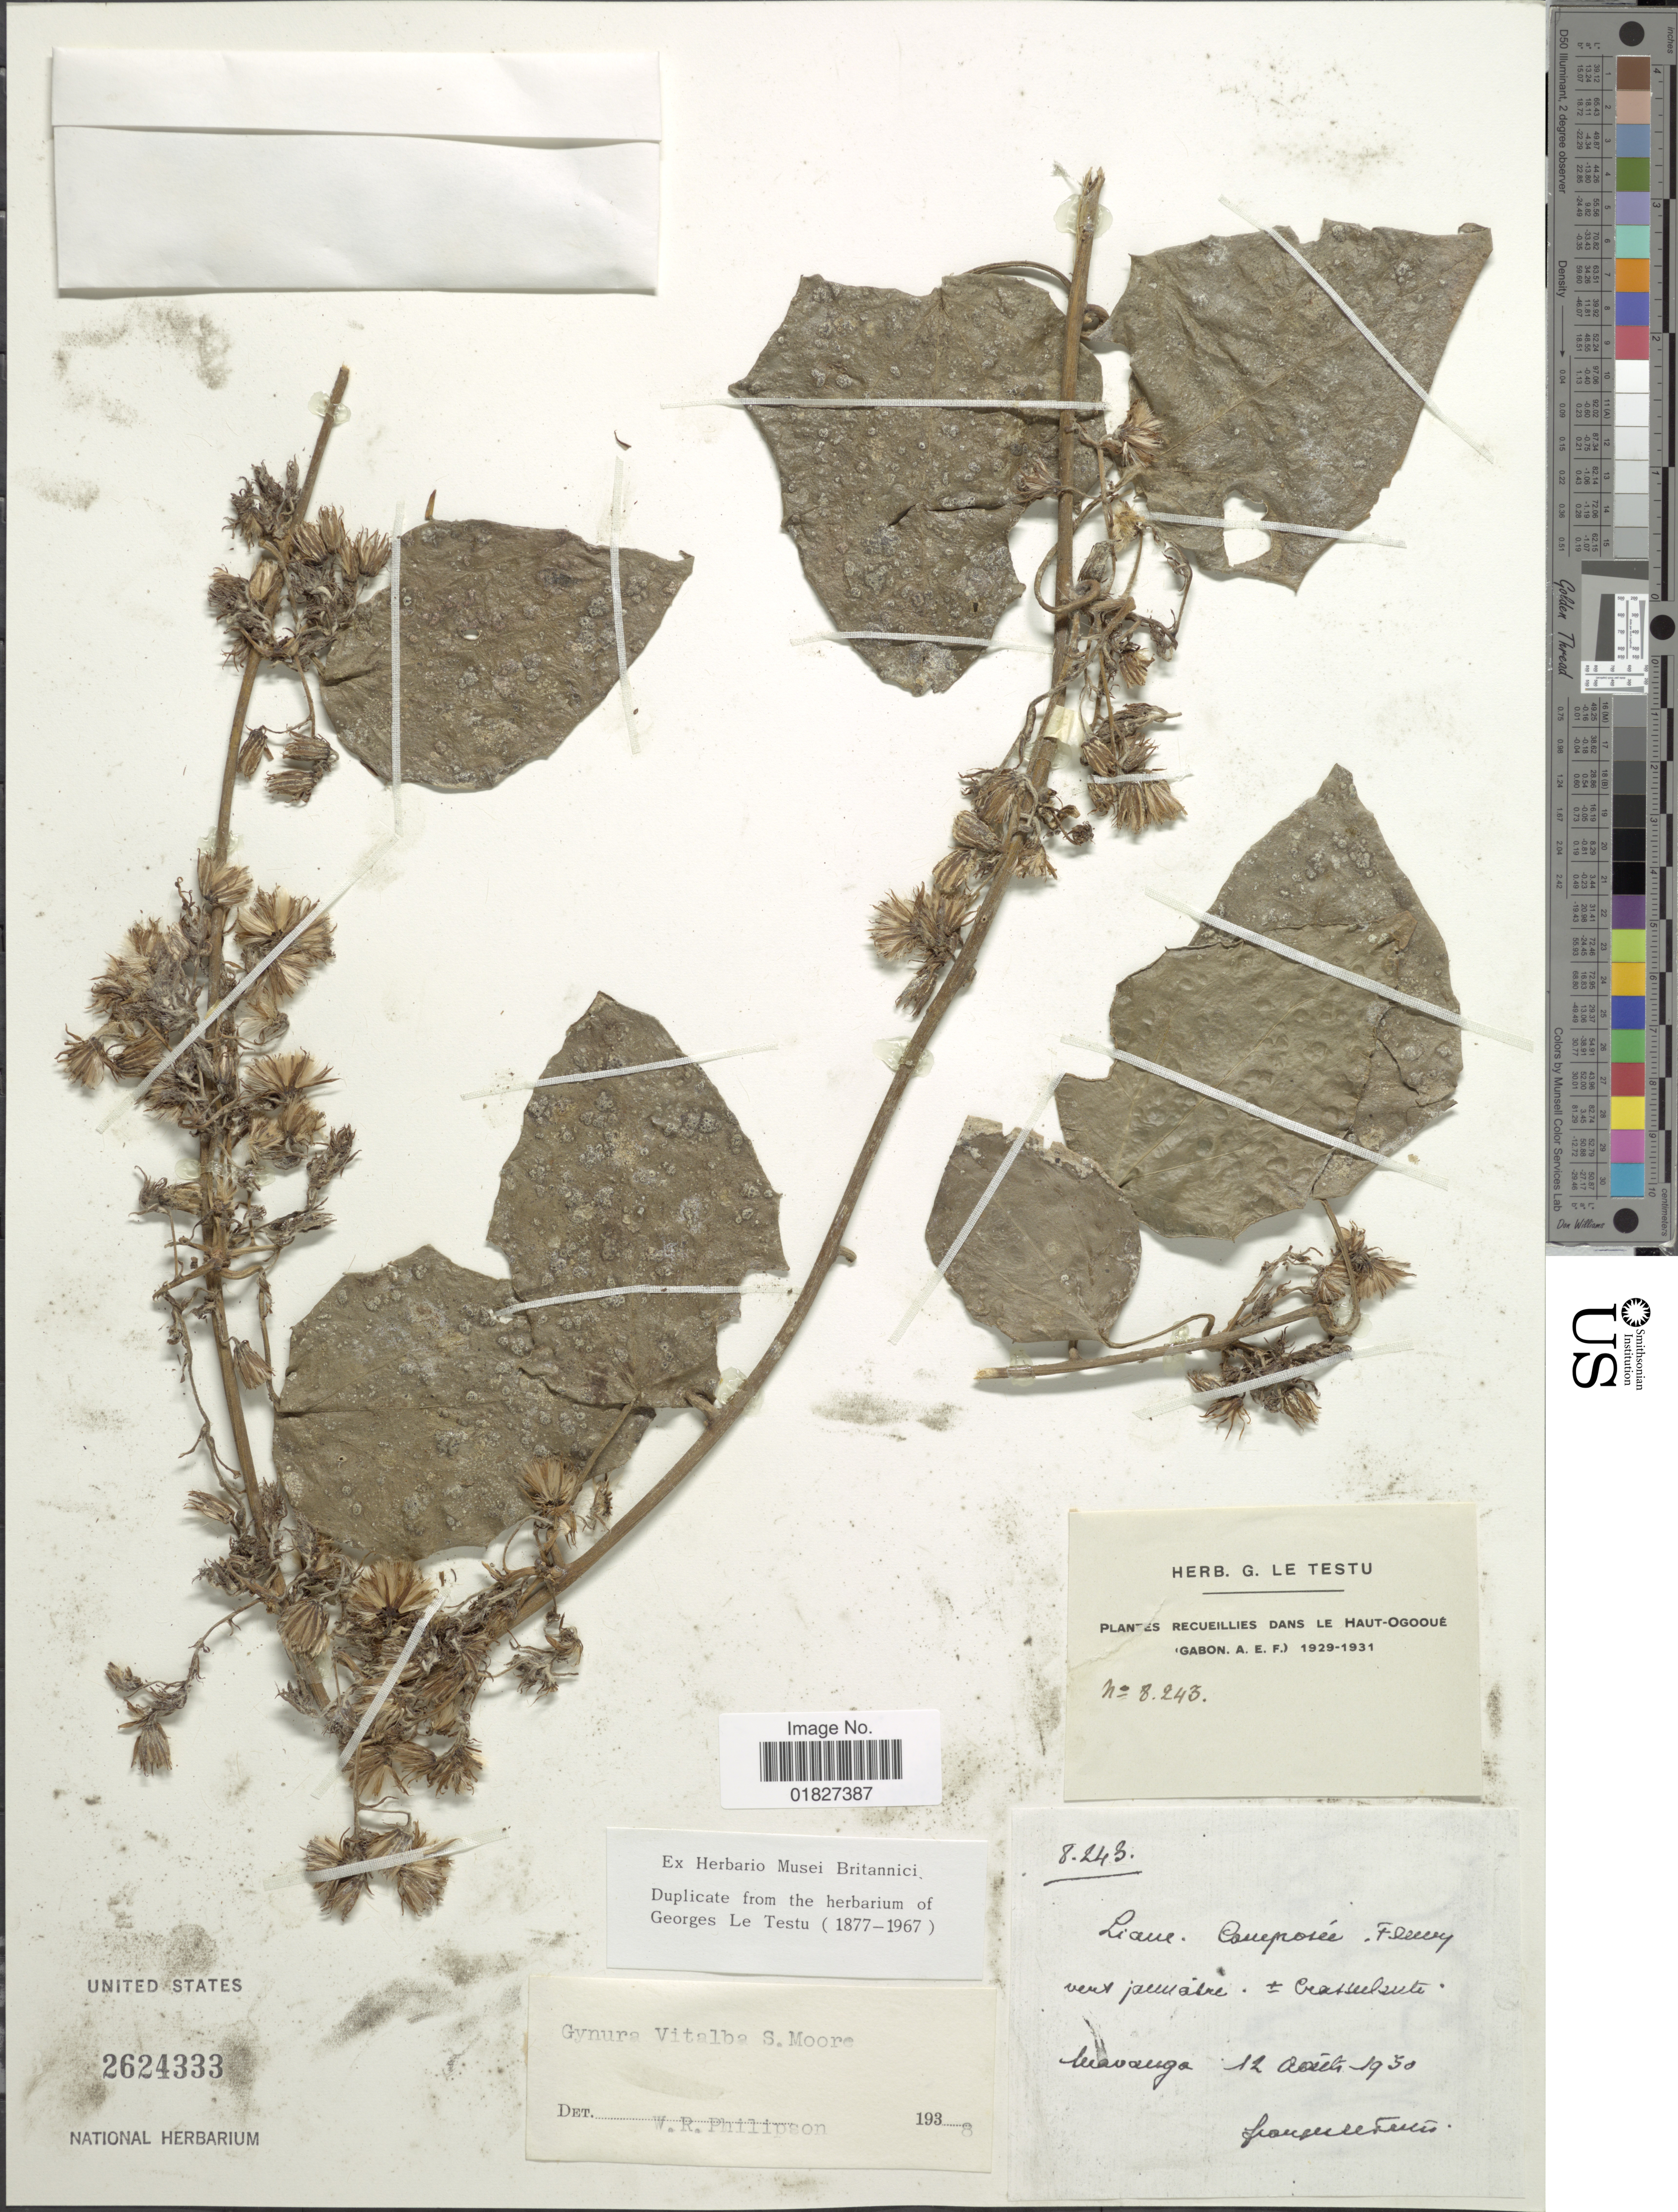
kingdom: Plantae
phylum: Tracheophyta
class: Magnoliopsida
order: Asterales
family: Asteraceae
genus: Gynura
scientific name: Gynura vitalbe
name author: S. Moore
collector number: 8243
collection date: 1930-08-12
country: Gabon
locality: Haut-Ogooue, Mavanga [interpreted]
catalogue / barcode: US 2624333